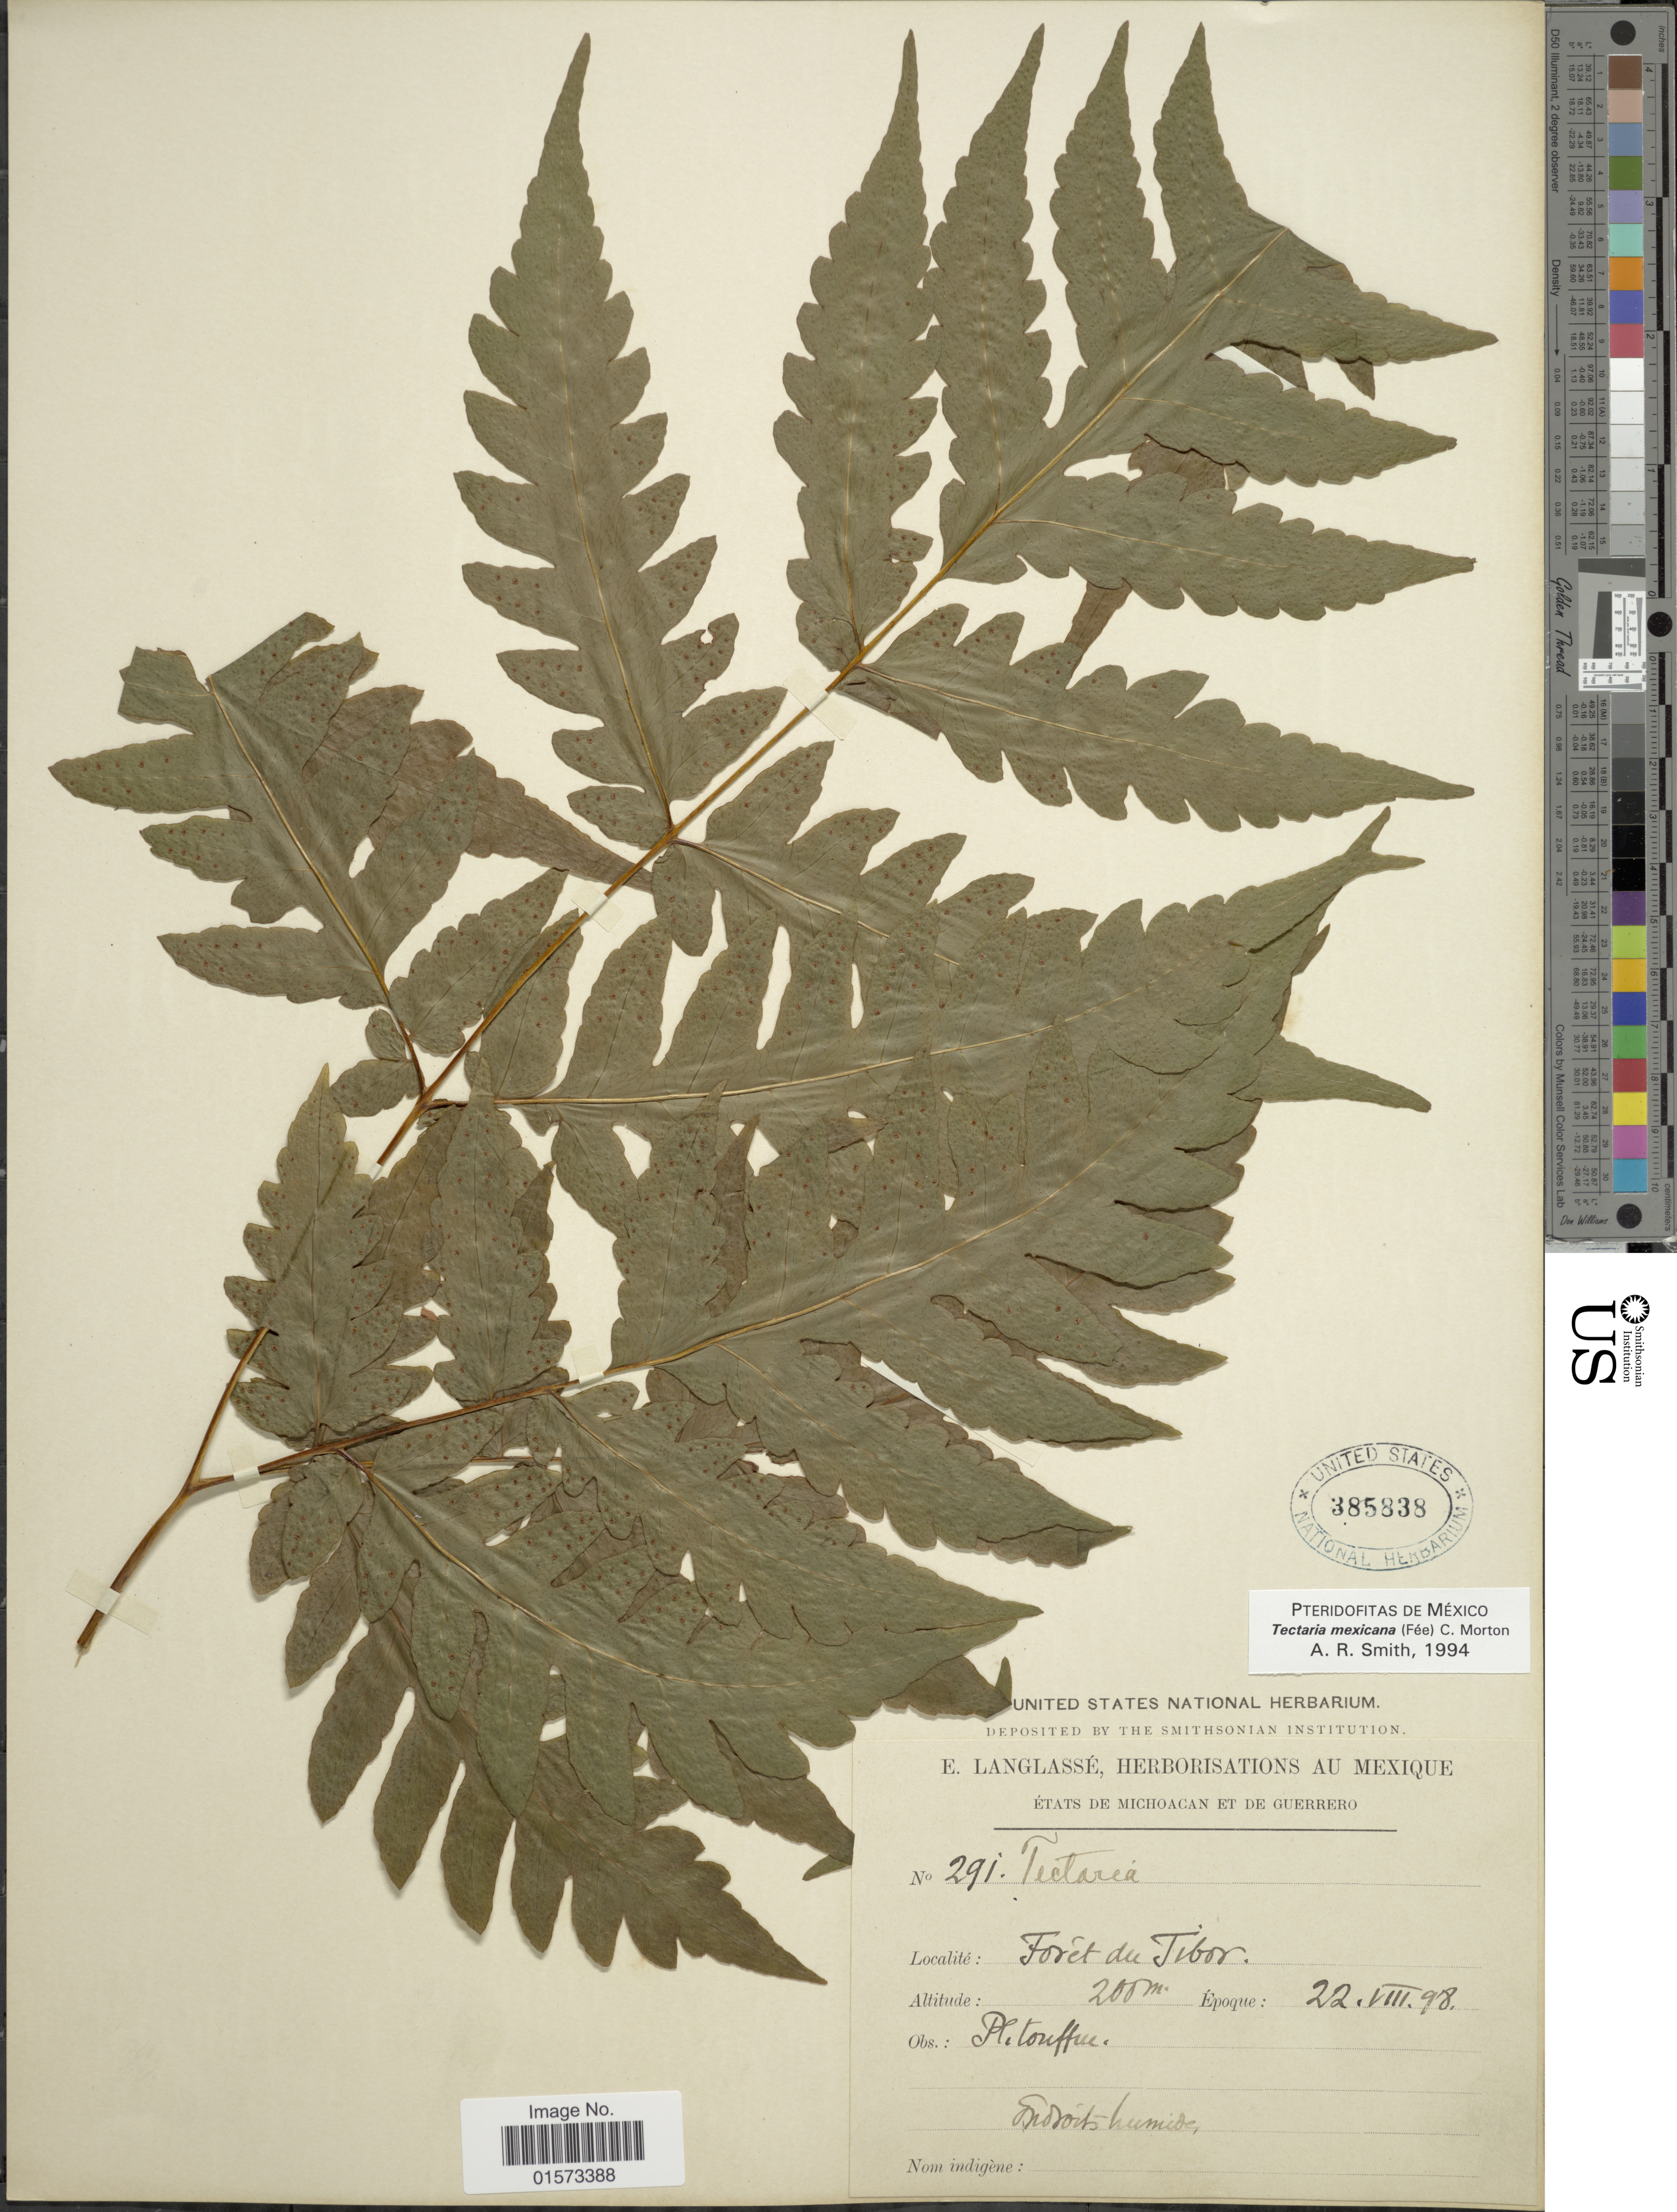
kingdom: Plantae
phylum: Tracheophyta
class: Polypodiopsida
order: Polypodiales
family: Tectariaceae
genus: Tectaria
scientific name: Tectaria mexicana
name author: (Fée) C.V. Morton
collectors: E. Langlassé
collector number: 291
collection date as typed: Transcribed d/m/y: 22/8/98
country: Mexico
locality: Foret du Tibor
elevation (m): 200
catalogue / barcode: US 385838